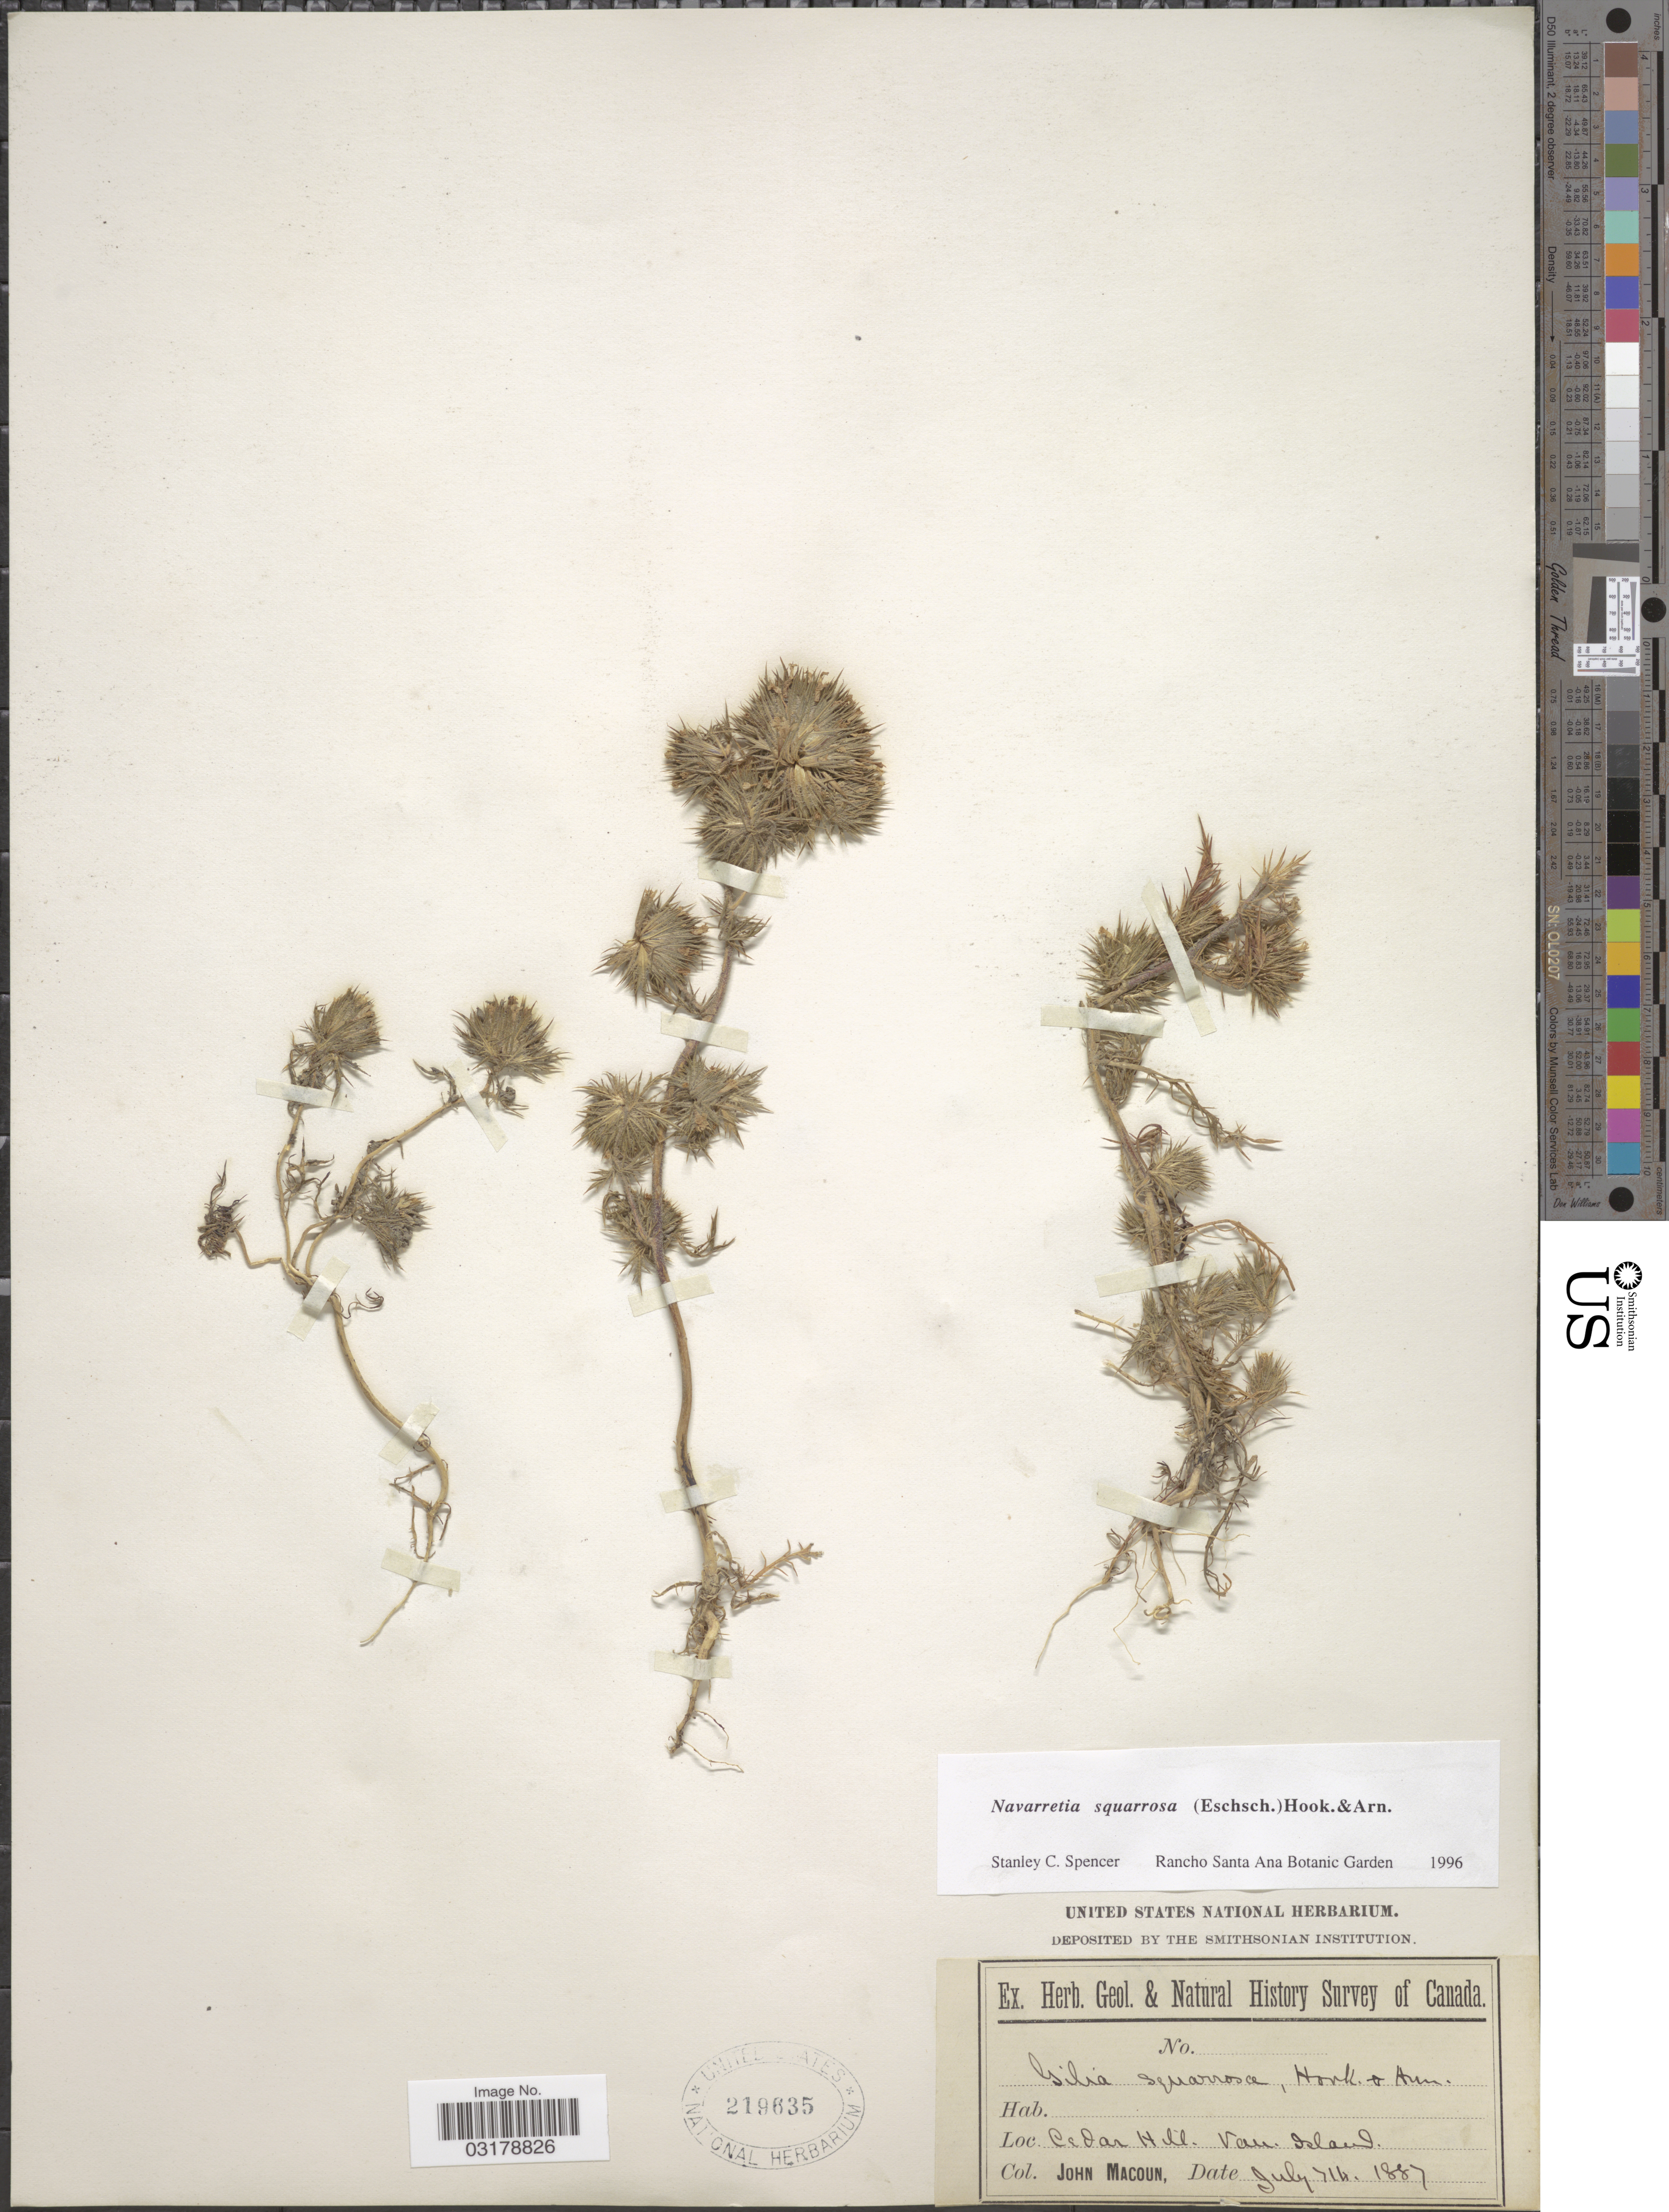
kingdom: Plantae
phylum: Tracheophyta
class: Magnoliopsida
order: Ericales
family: Polemoniaceae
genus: Navarretia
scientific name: Navarretia squarrosa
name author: (Eschsch.) Hook. & Arn.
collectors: J. Macoun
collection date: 1887-07-07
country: Canada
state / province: British Columbia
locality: Cedar Hill. Van. Island.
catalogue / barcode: US 219635